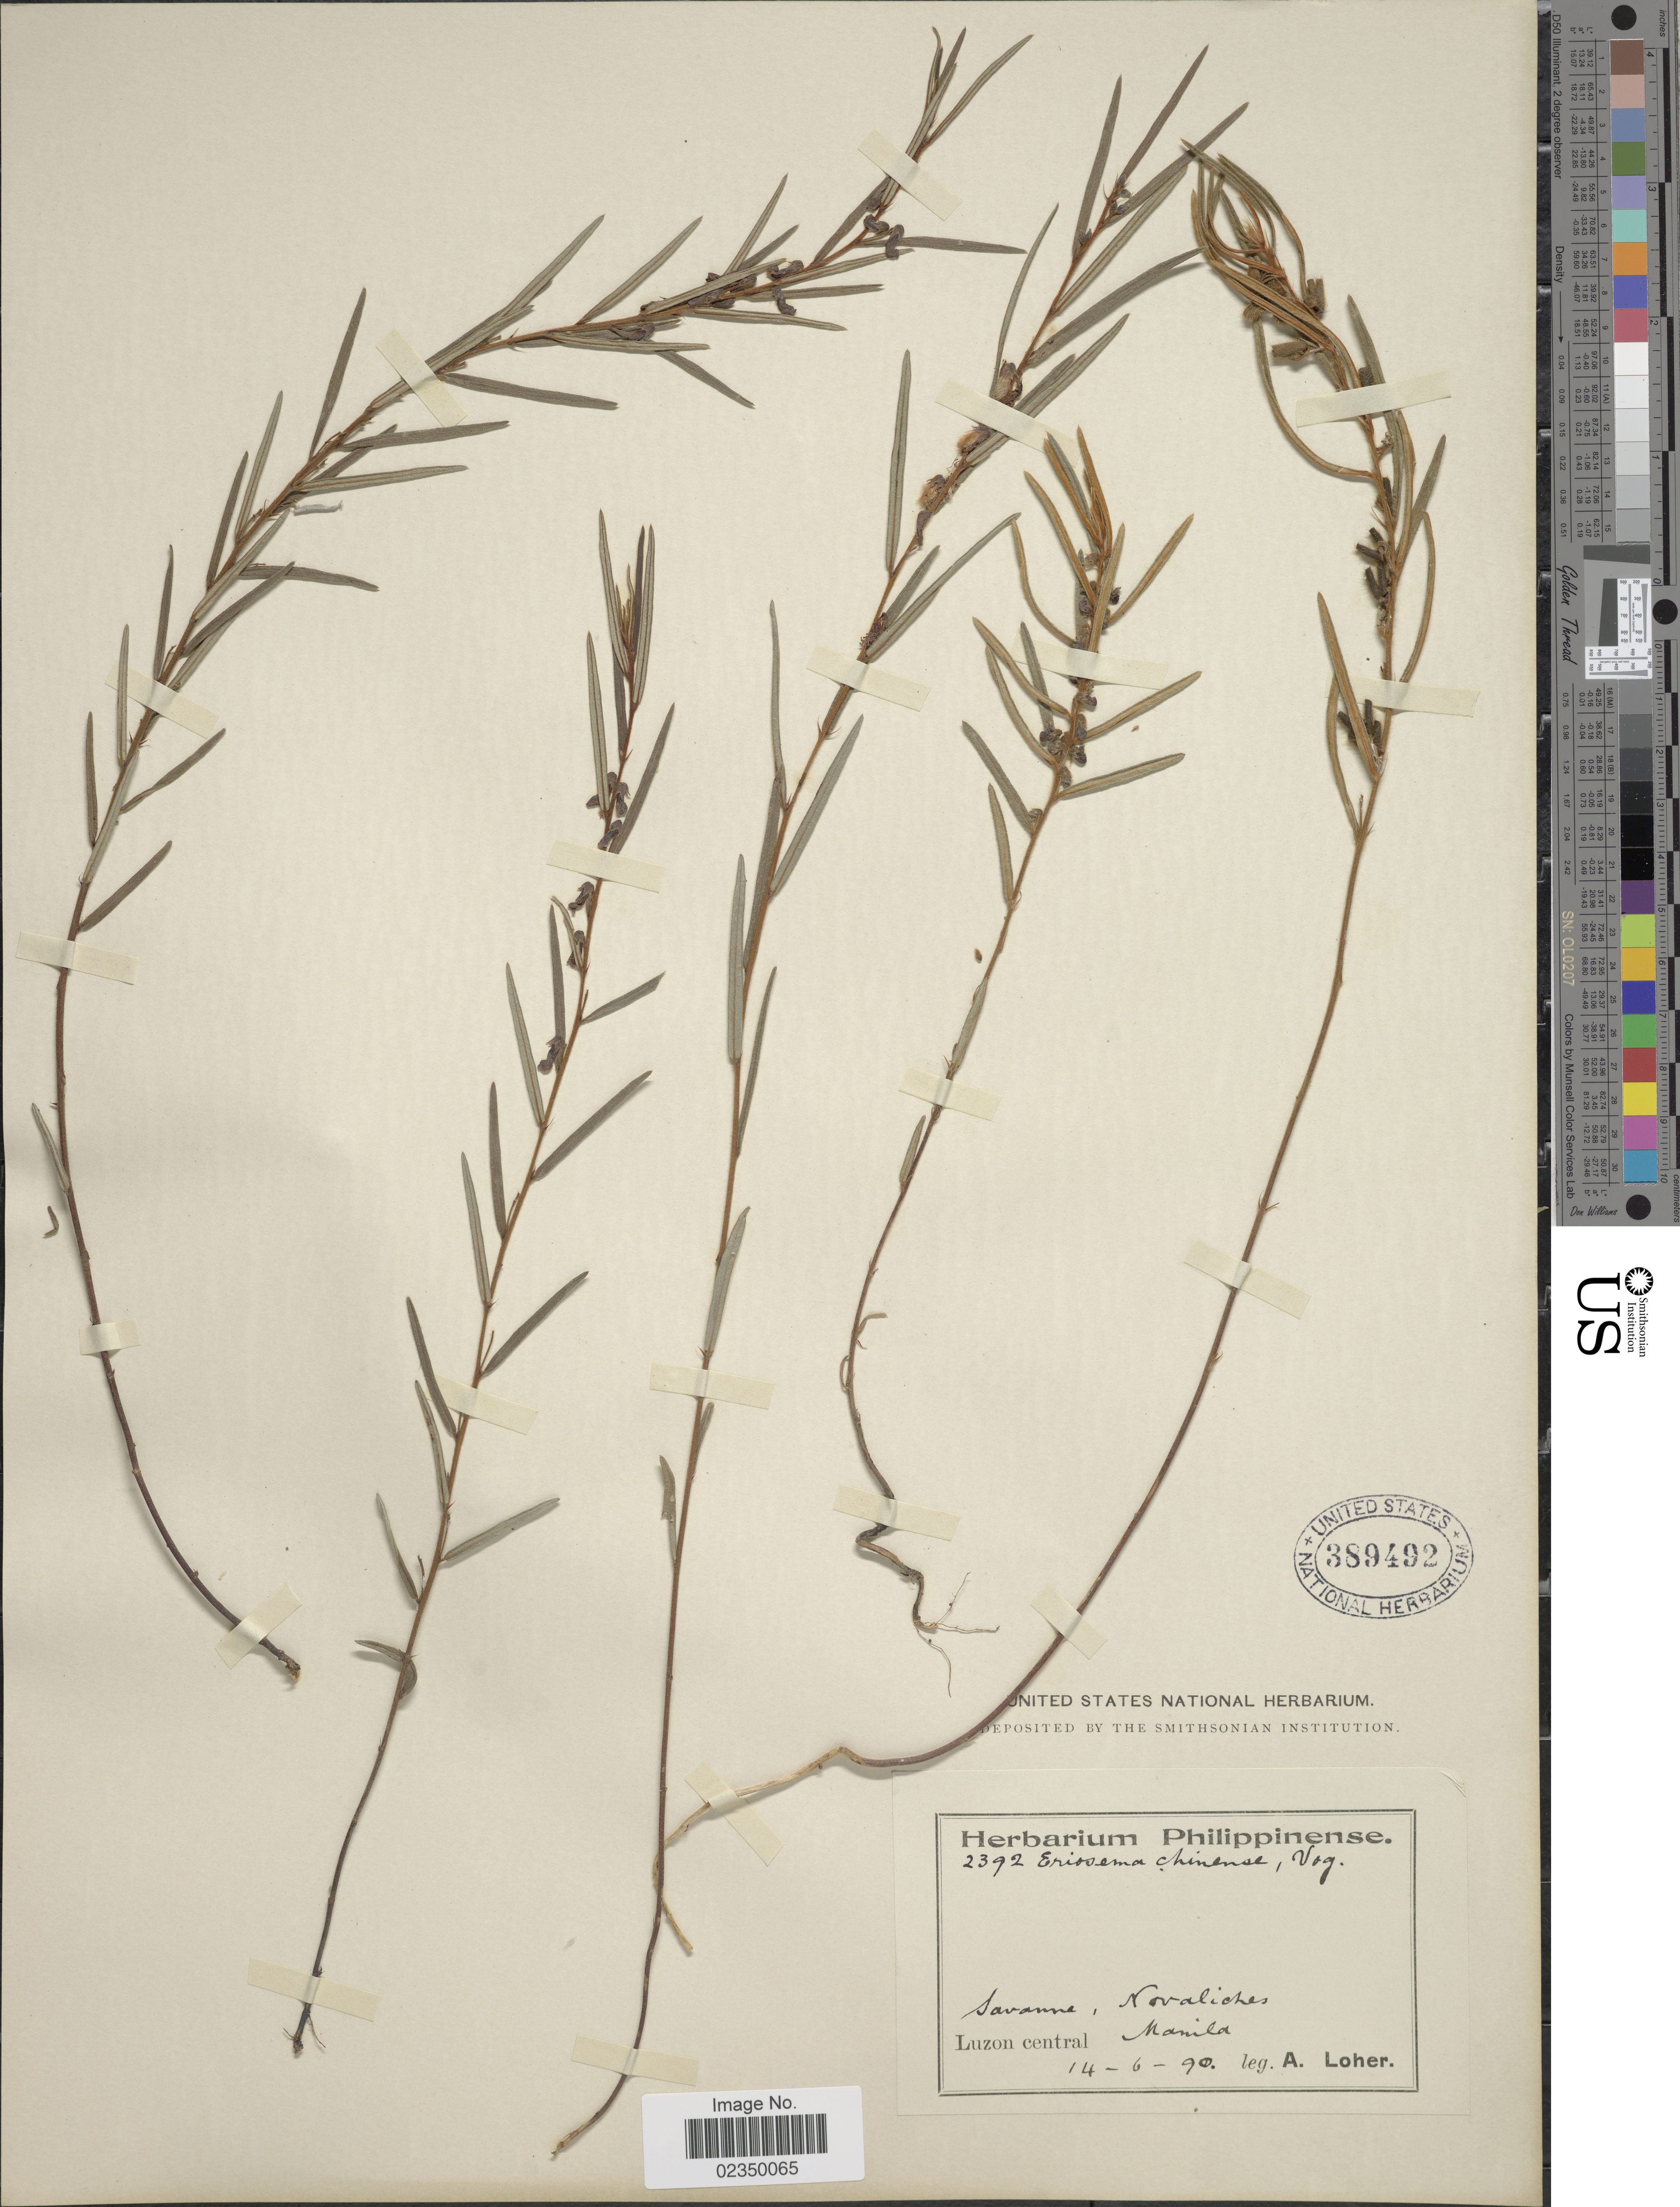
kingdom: Plantae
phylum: Tracheophyta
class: Magnoliopsida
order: Fabales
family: Fabaceae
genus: Eriosema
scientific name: Eriosema chinense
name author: Vogel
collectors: A. Loher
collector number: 2392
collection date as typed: Transcribed d/m/y: 14/6/90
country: Philippines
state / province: National Capital Region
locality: Savannem Novaliches, Manila, Luzon Central.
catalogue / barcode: US 389492